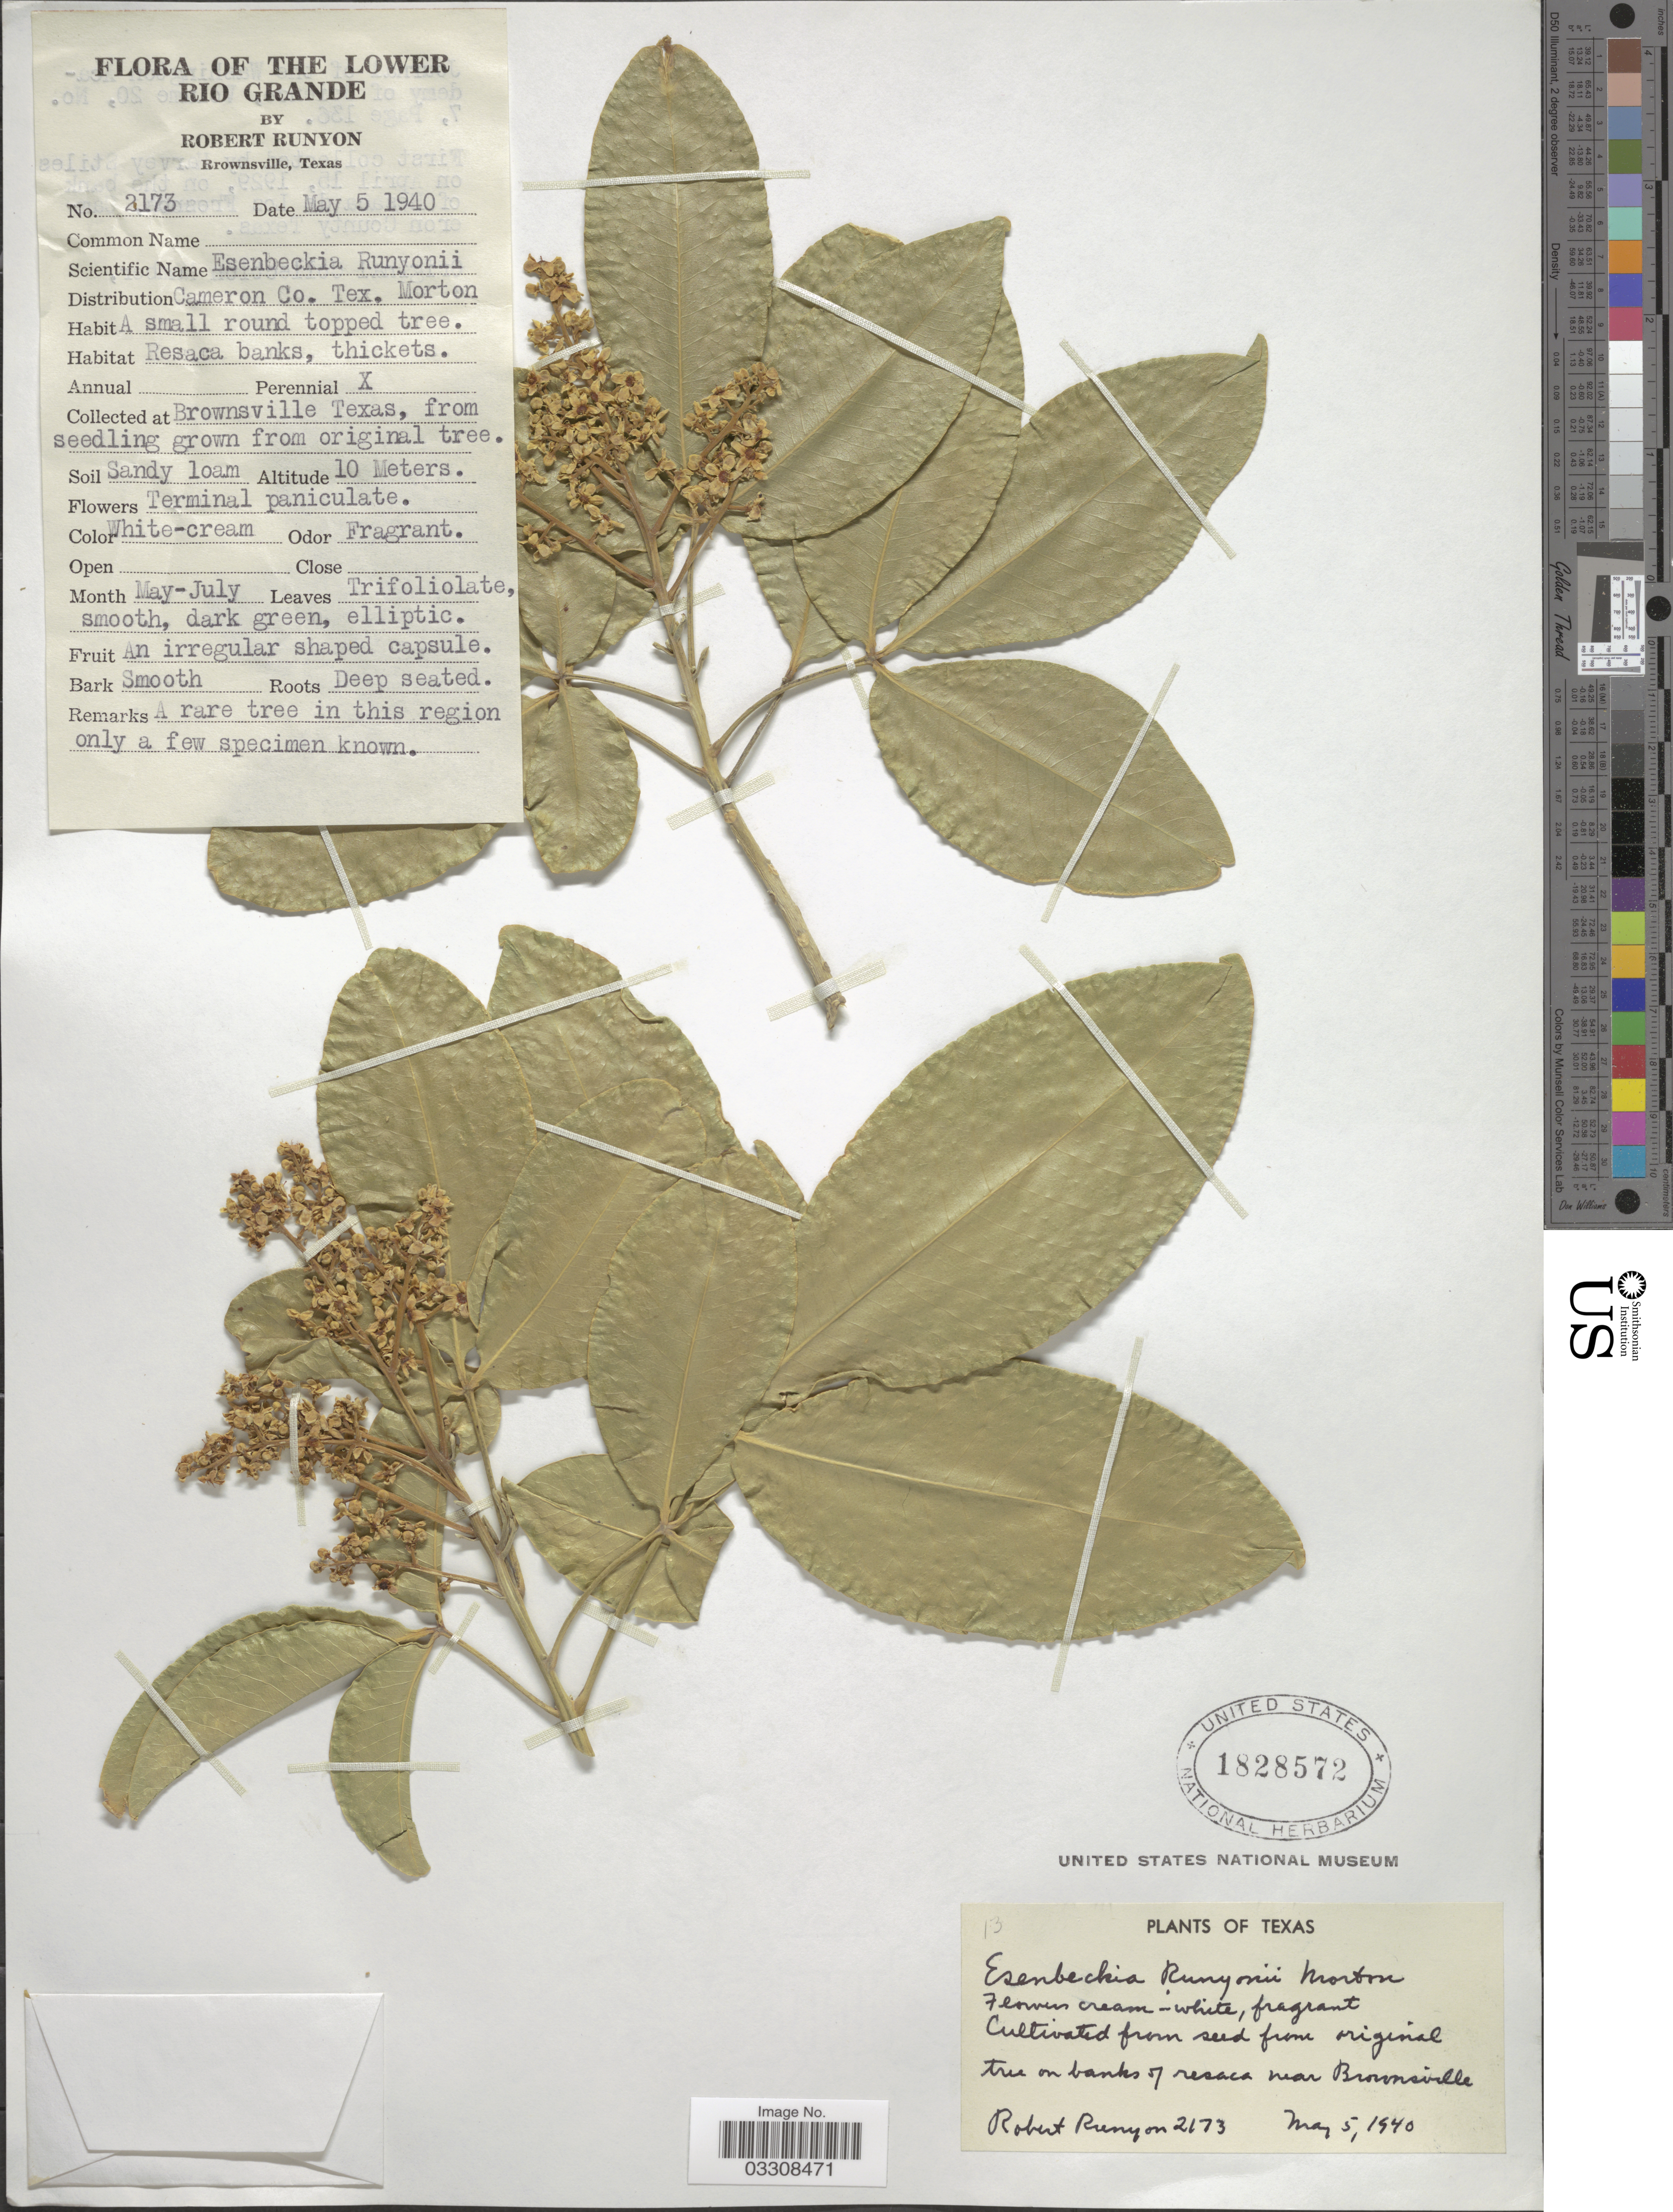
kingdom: Plantae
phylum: Tracheophyta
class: Magnoliopsida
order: Sapindales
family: Rutaceae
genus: Esenbeckia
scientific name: Esenbeckia runyonii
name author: C.V. Morton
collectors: R. Runyon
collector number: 2173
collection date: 1940-05-05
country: United States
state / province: Texas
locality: Lower Rio Grande. Brownsville.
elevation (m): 10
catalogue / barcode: US 1828572